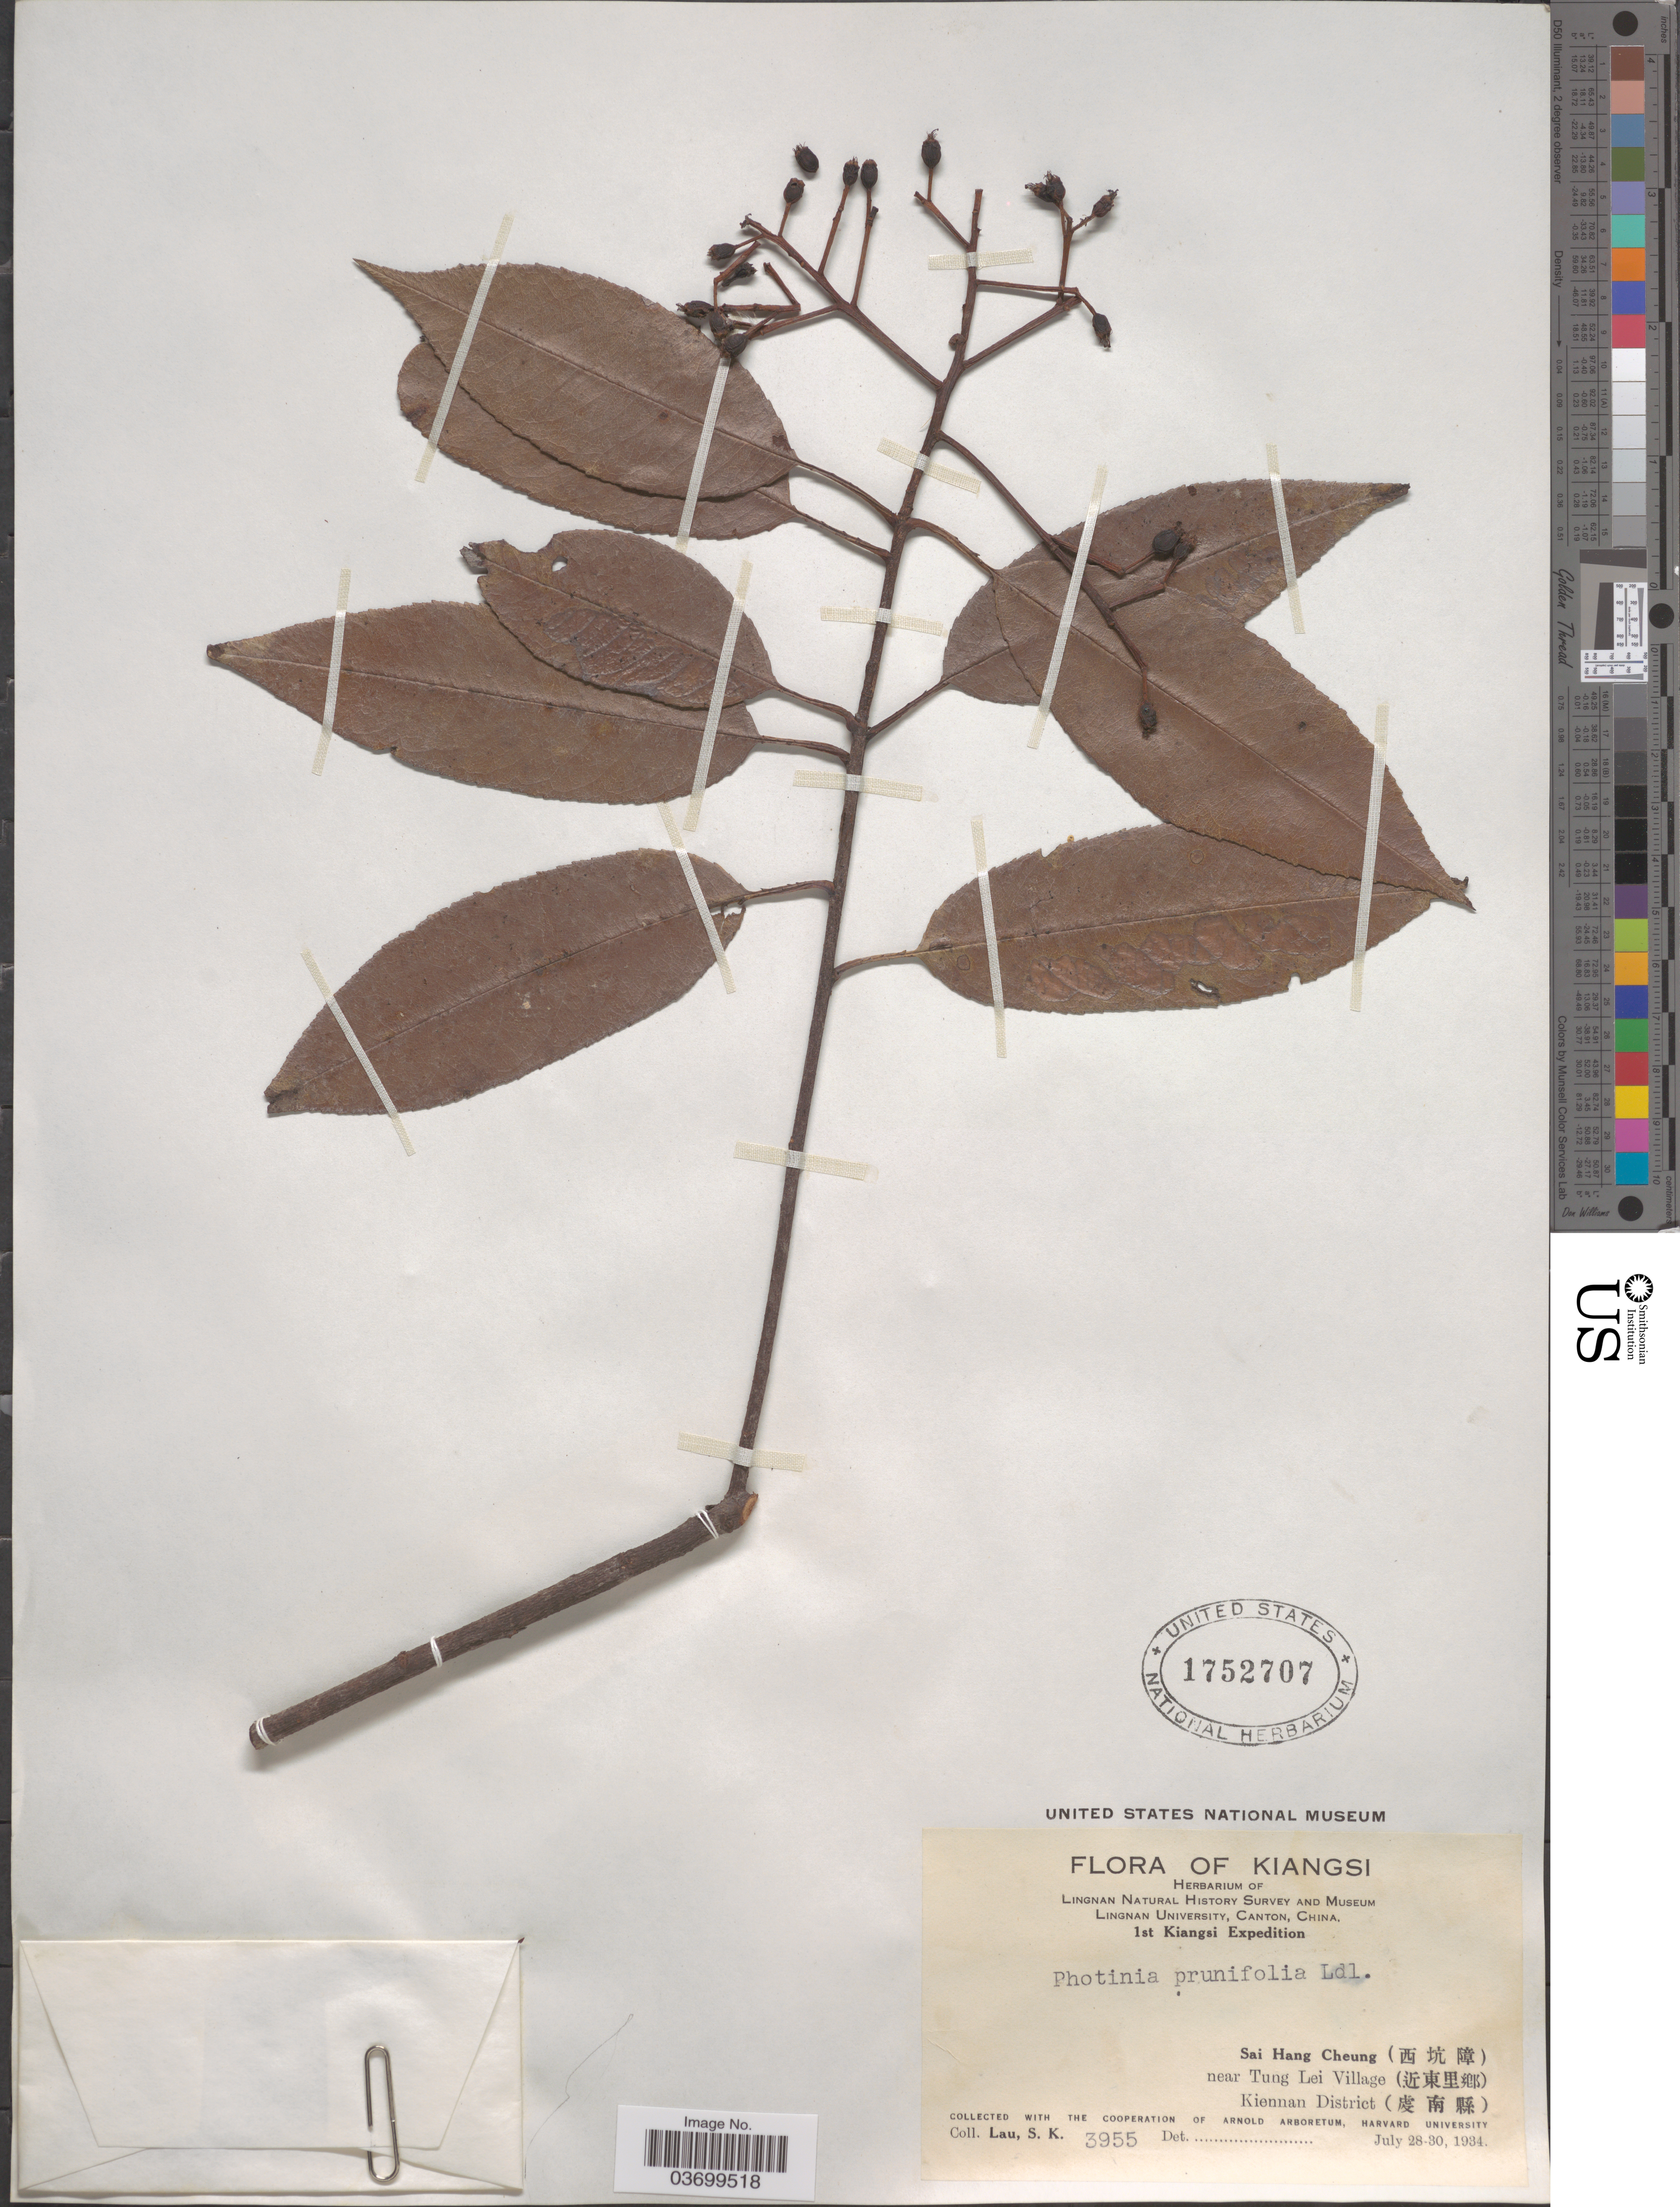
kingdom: Plantae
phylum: Tracheophyta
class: Magnoliopsida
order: Rosales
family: Rosaceae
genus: Photinia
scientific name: Photinia prunifolia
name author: (Hook. & Arn.) Lindl.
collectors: S. K. Lau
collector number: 3955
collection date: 1934-07-28/1934-07-30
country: China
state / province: Jiangxi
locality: Kiangsi. Sai Hang Cheung (X) near Tung Lei Village (X). Kiennan District (X).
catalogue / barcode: US 1752707